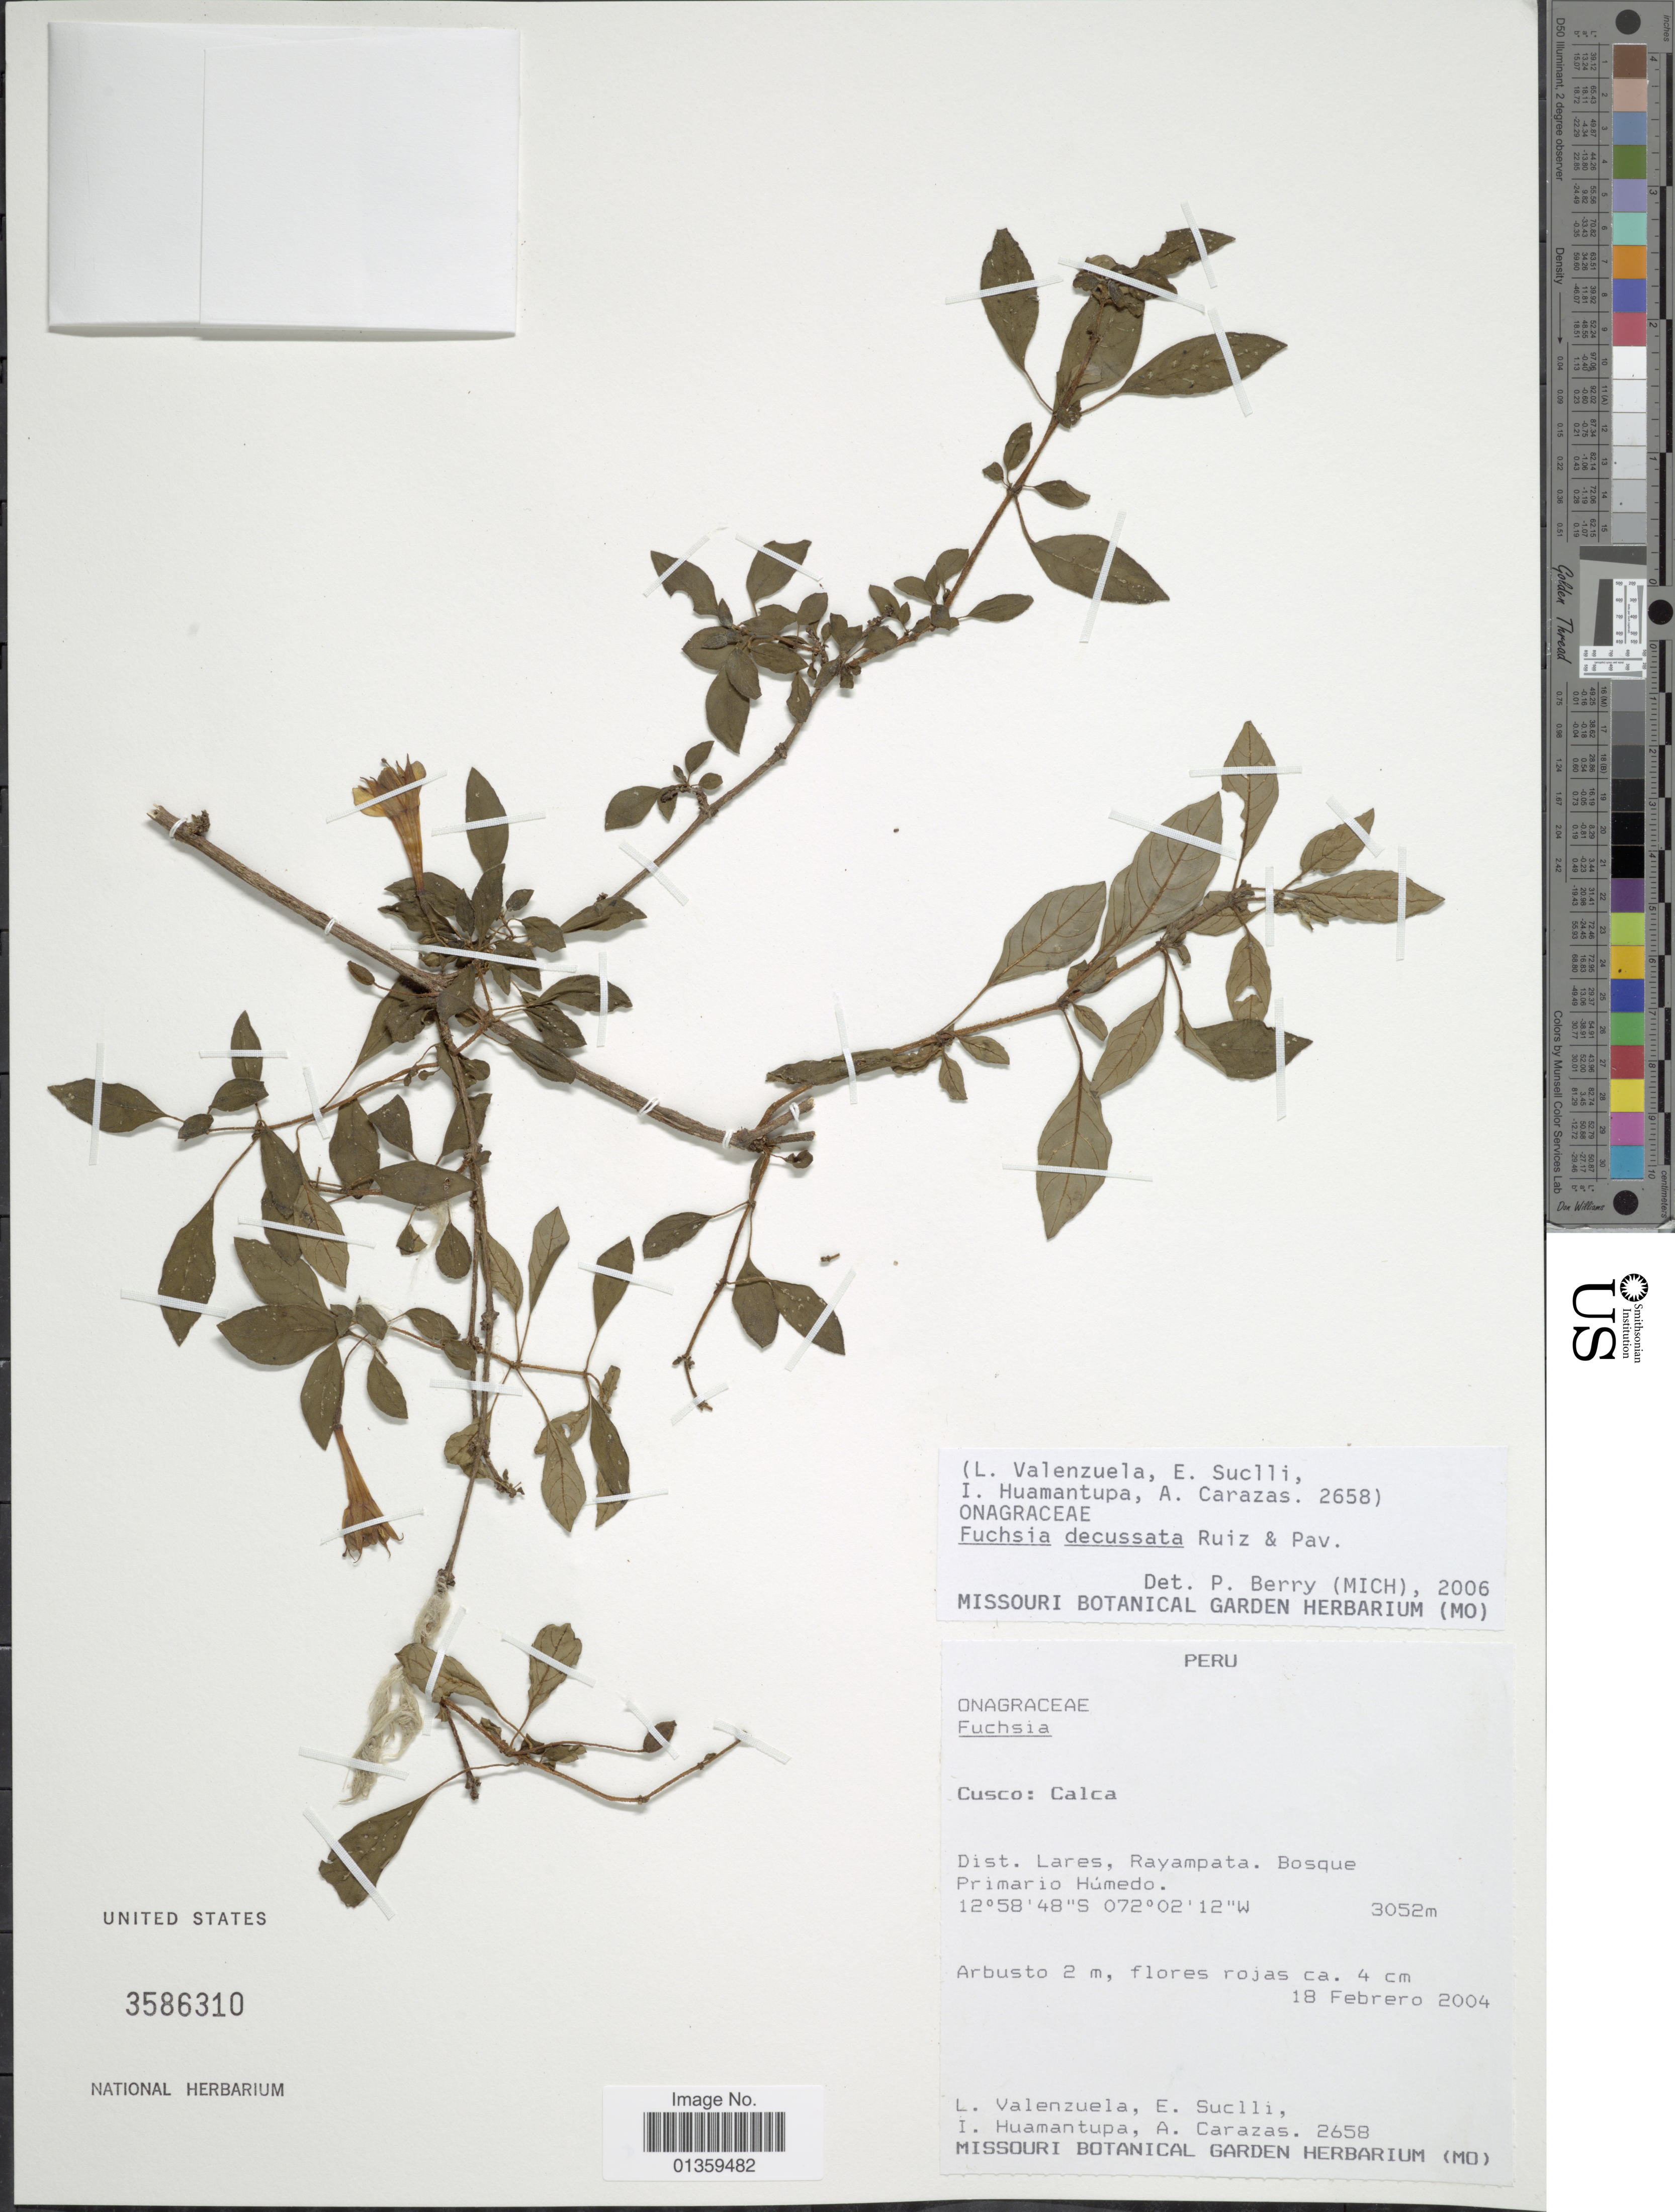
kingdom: Plantae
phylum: Tracheophyta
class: Magnoliopsida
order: Myrtales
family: Onagraceae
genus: Fuchsia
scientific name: Fuchsia decussata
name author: Ruiz & Pav.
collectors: L. Valenzuela, E. Suclli, I. Huamantupa & A. Carazas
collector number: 2658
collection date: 2004-02-18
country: Peru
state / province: Cusco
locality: Calca, Dist. Lares, Rayampata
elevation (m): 3052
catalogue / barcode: US 3586310